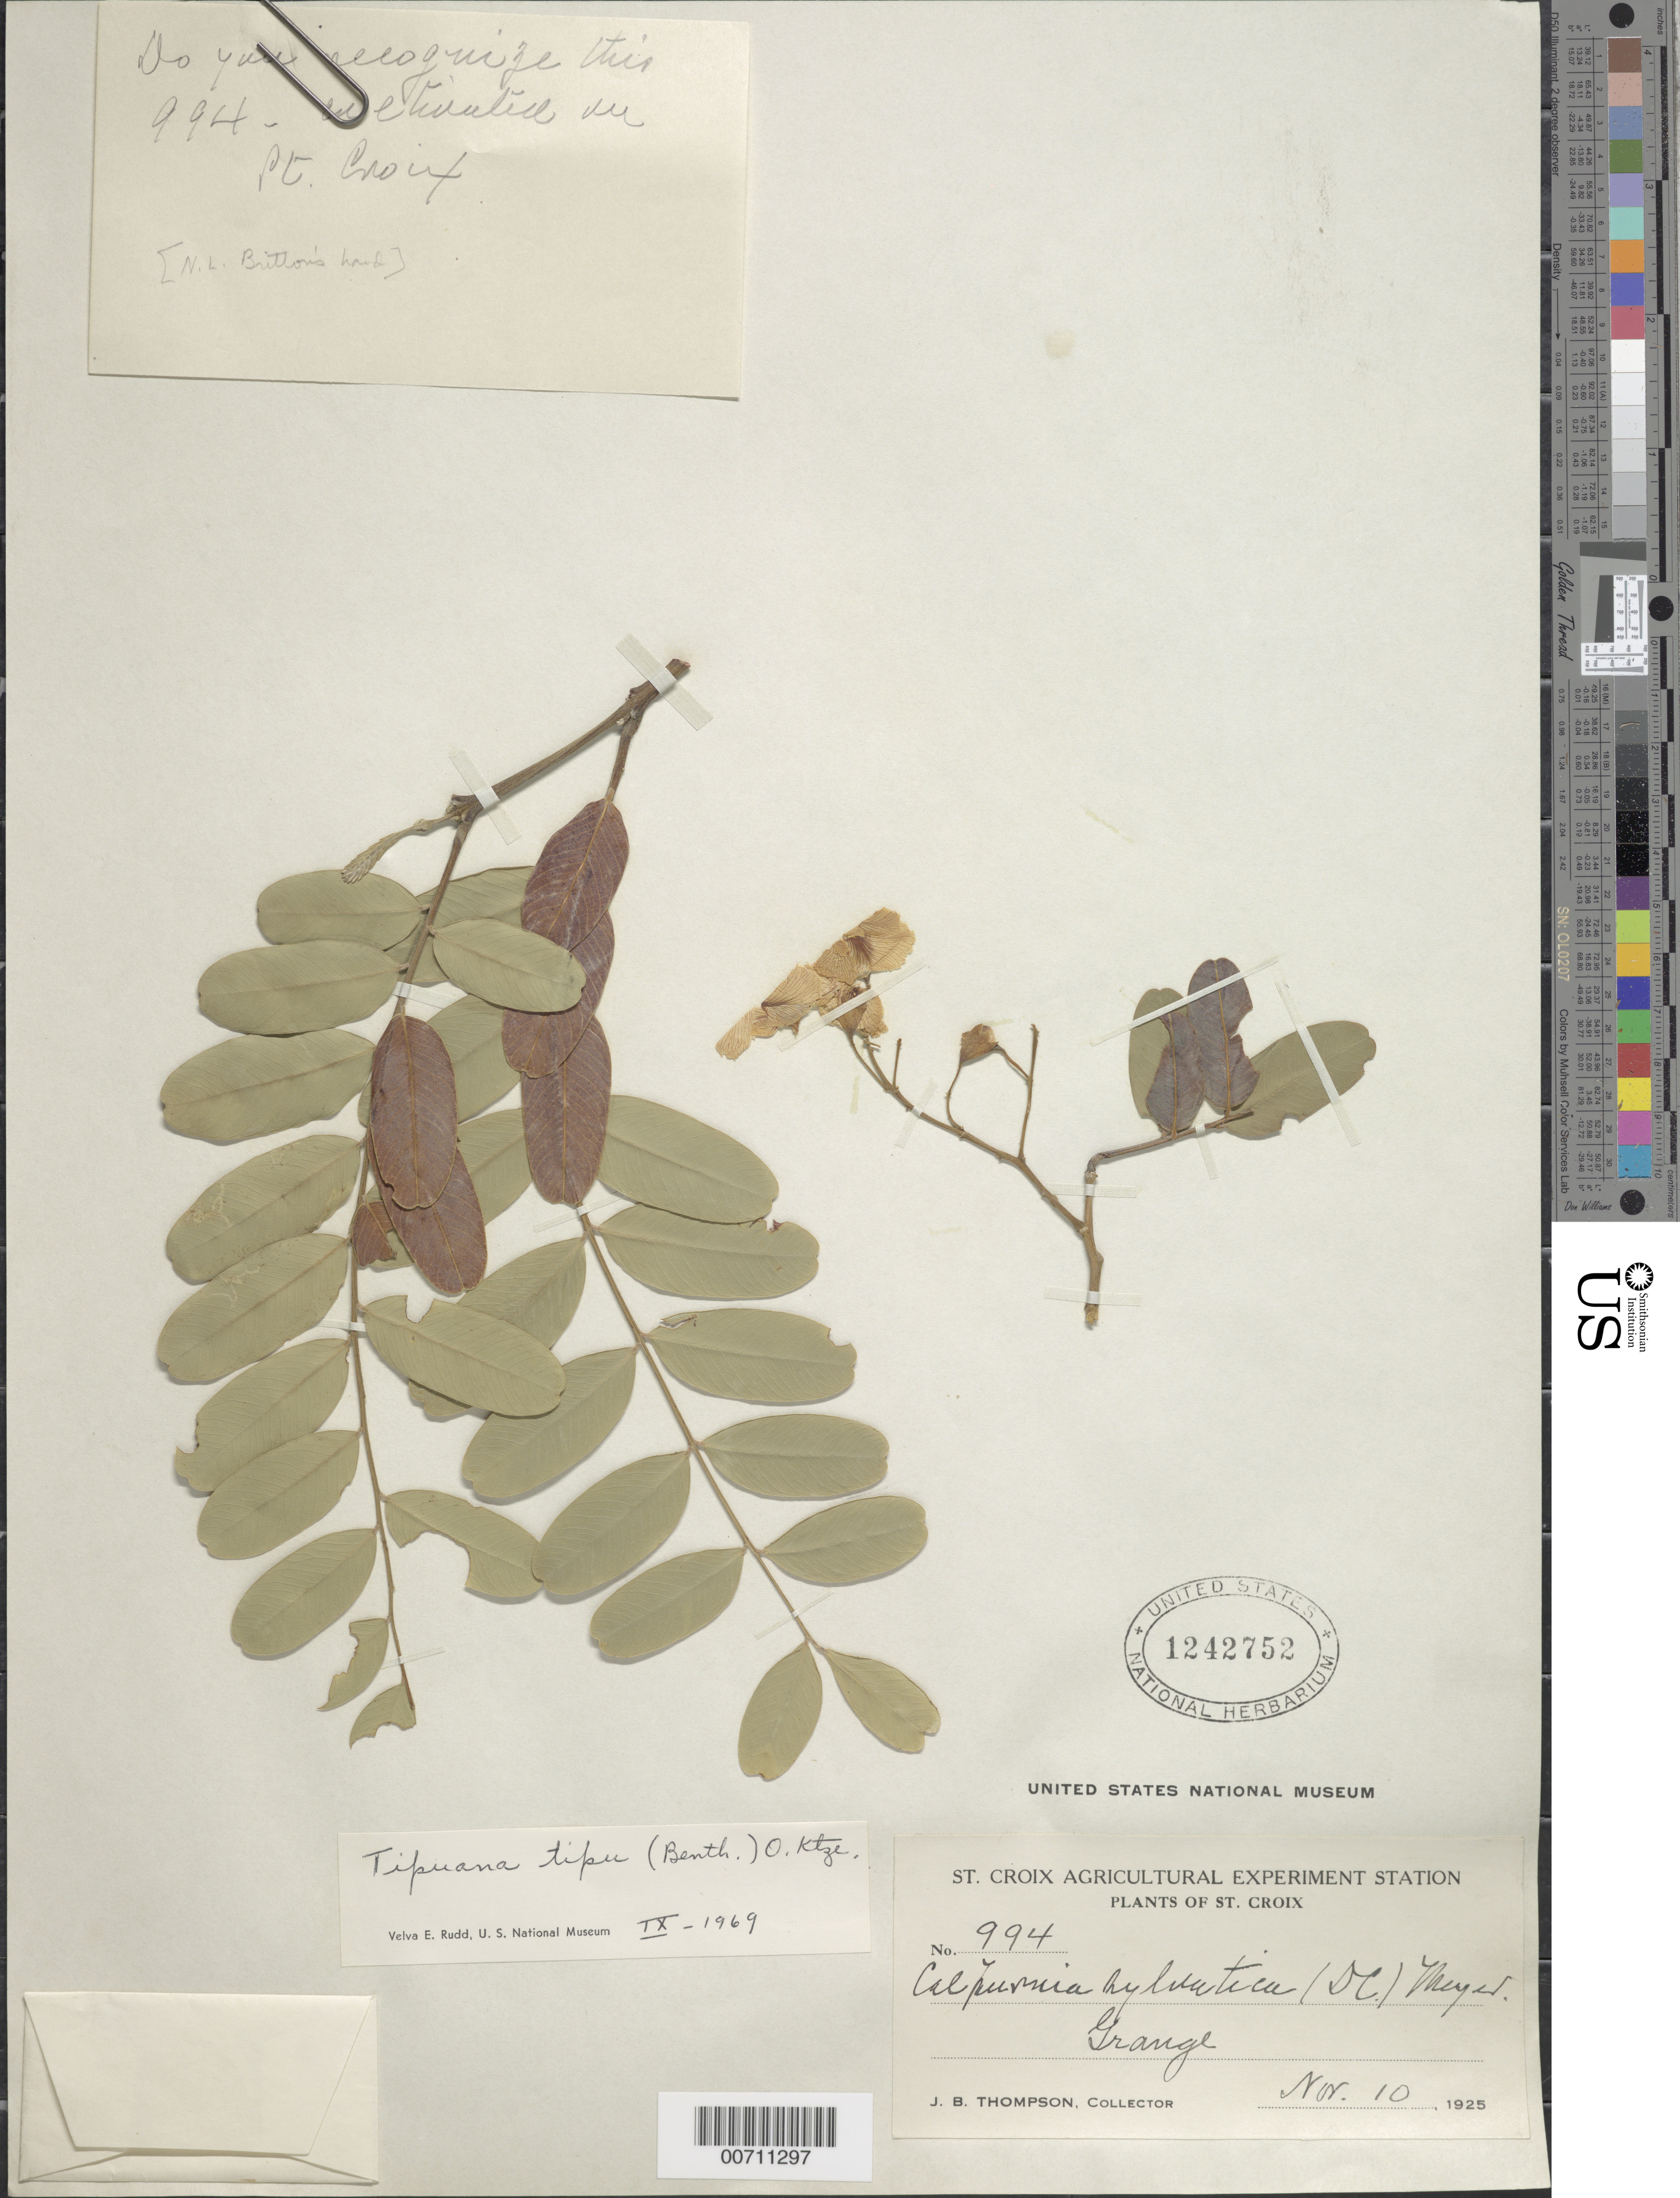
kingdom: Plantae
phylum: Tracheophyta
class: Magnoliopsida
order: Fabales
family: Fabaceae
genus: Tipuana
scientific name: Tipuana tipu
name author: (Benth.) Kuntze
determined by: Rudd, V. E.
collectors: J. B. Thompson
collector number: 994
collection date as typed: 10 Nov 1925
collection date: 1925-11-10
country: U.S. Virgin Islands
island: St. Croix Island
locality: Grange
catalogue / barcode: US 1242752